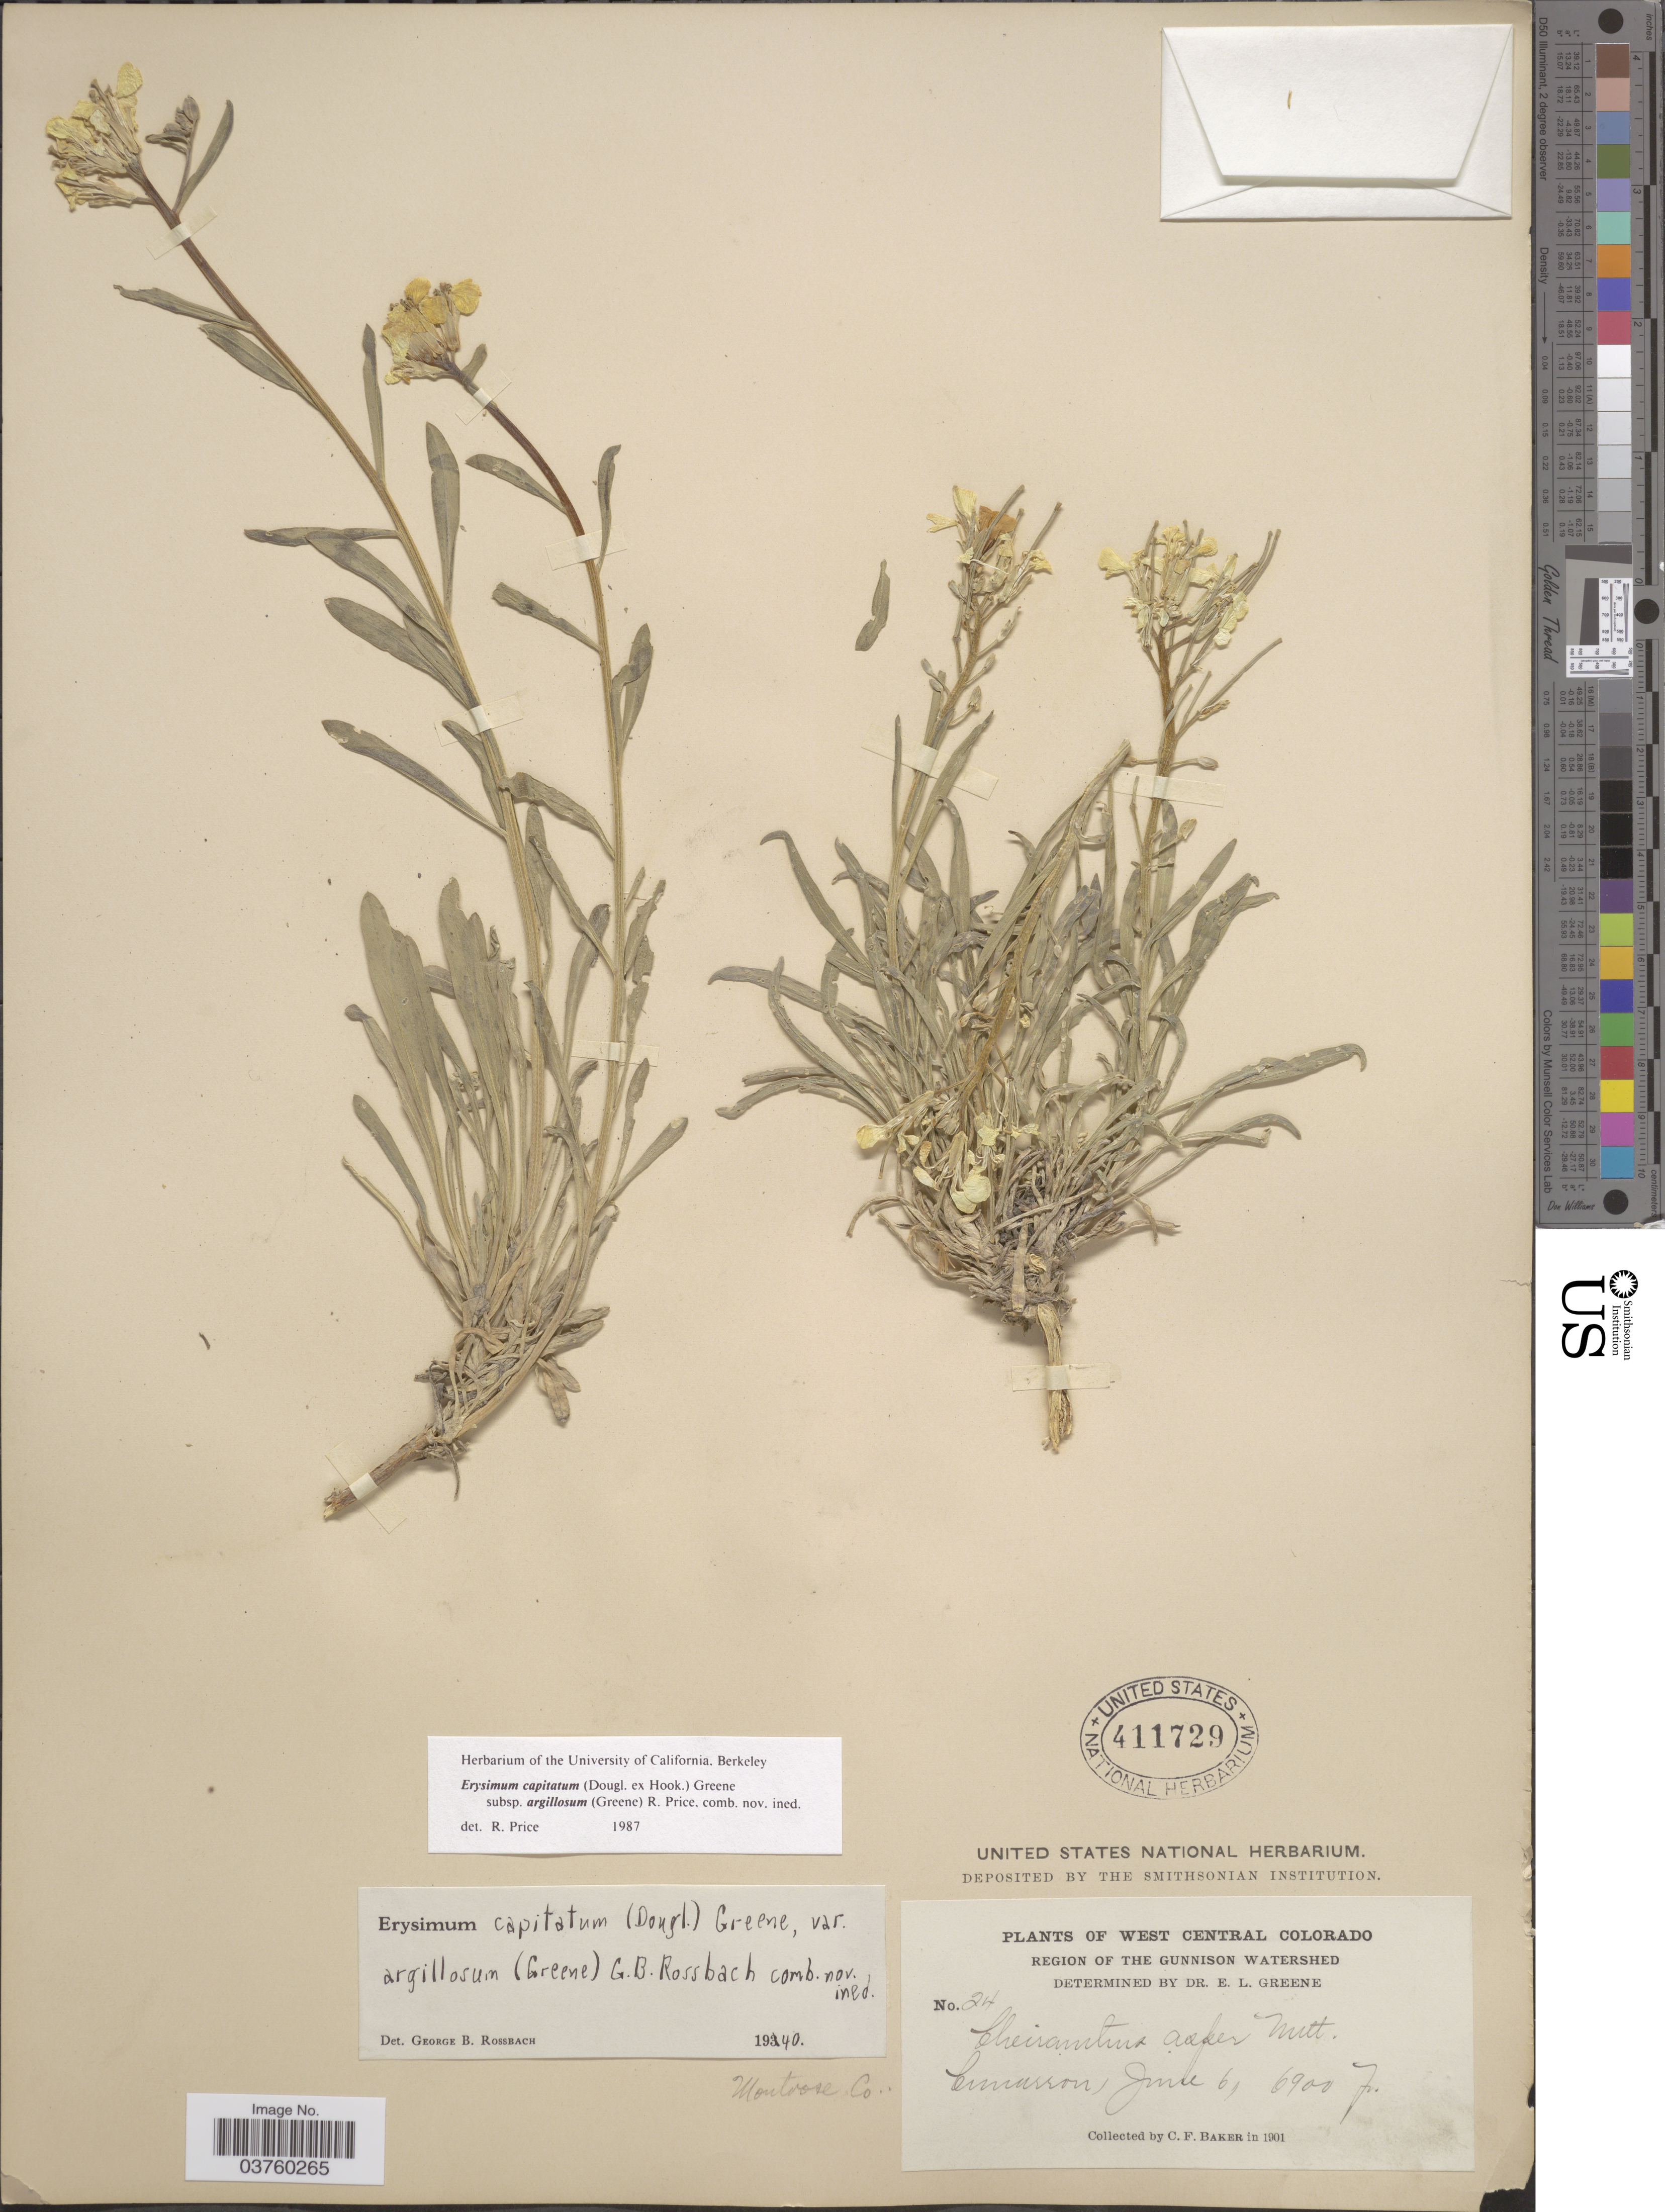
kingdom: Plantae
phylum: Tracheophyta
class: Magnoliopsida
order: Brassicales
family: Brassicaceae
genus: Erysimum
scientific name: Erysimum capitatum var. argillosum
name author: (Greene) R.J. Davis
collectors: C. F. Baker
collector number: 24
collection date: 1901-06-06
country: United States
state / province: Colorado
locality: West Central Colorado. Region of the Gunnison Watershed. Cimarron. Montrose Co.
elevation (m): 2103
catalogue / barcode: US 411729